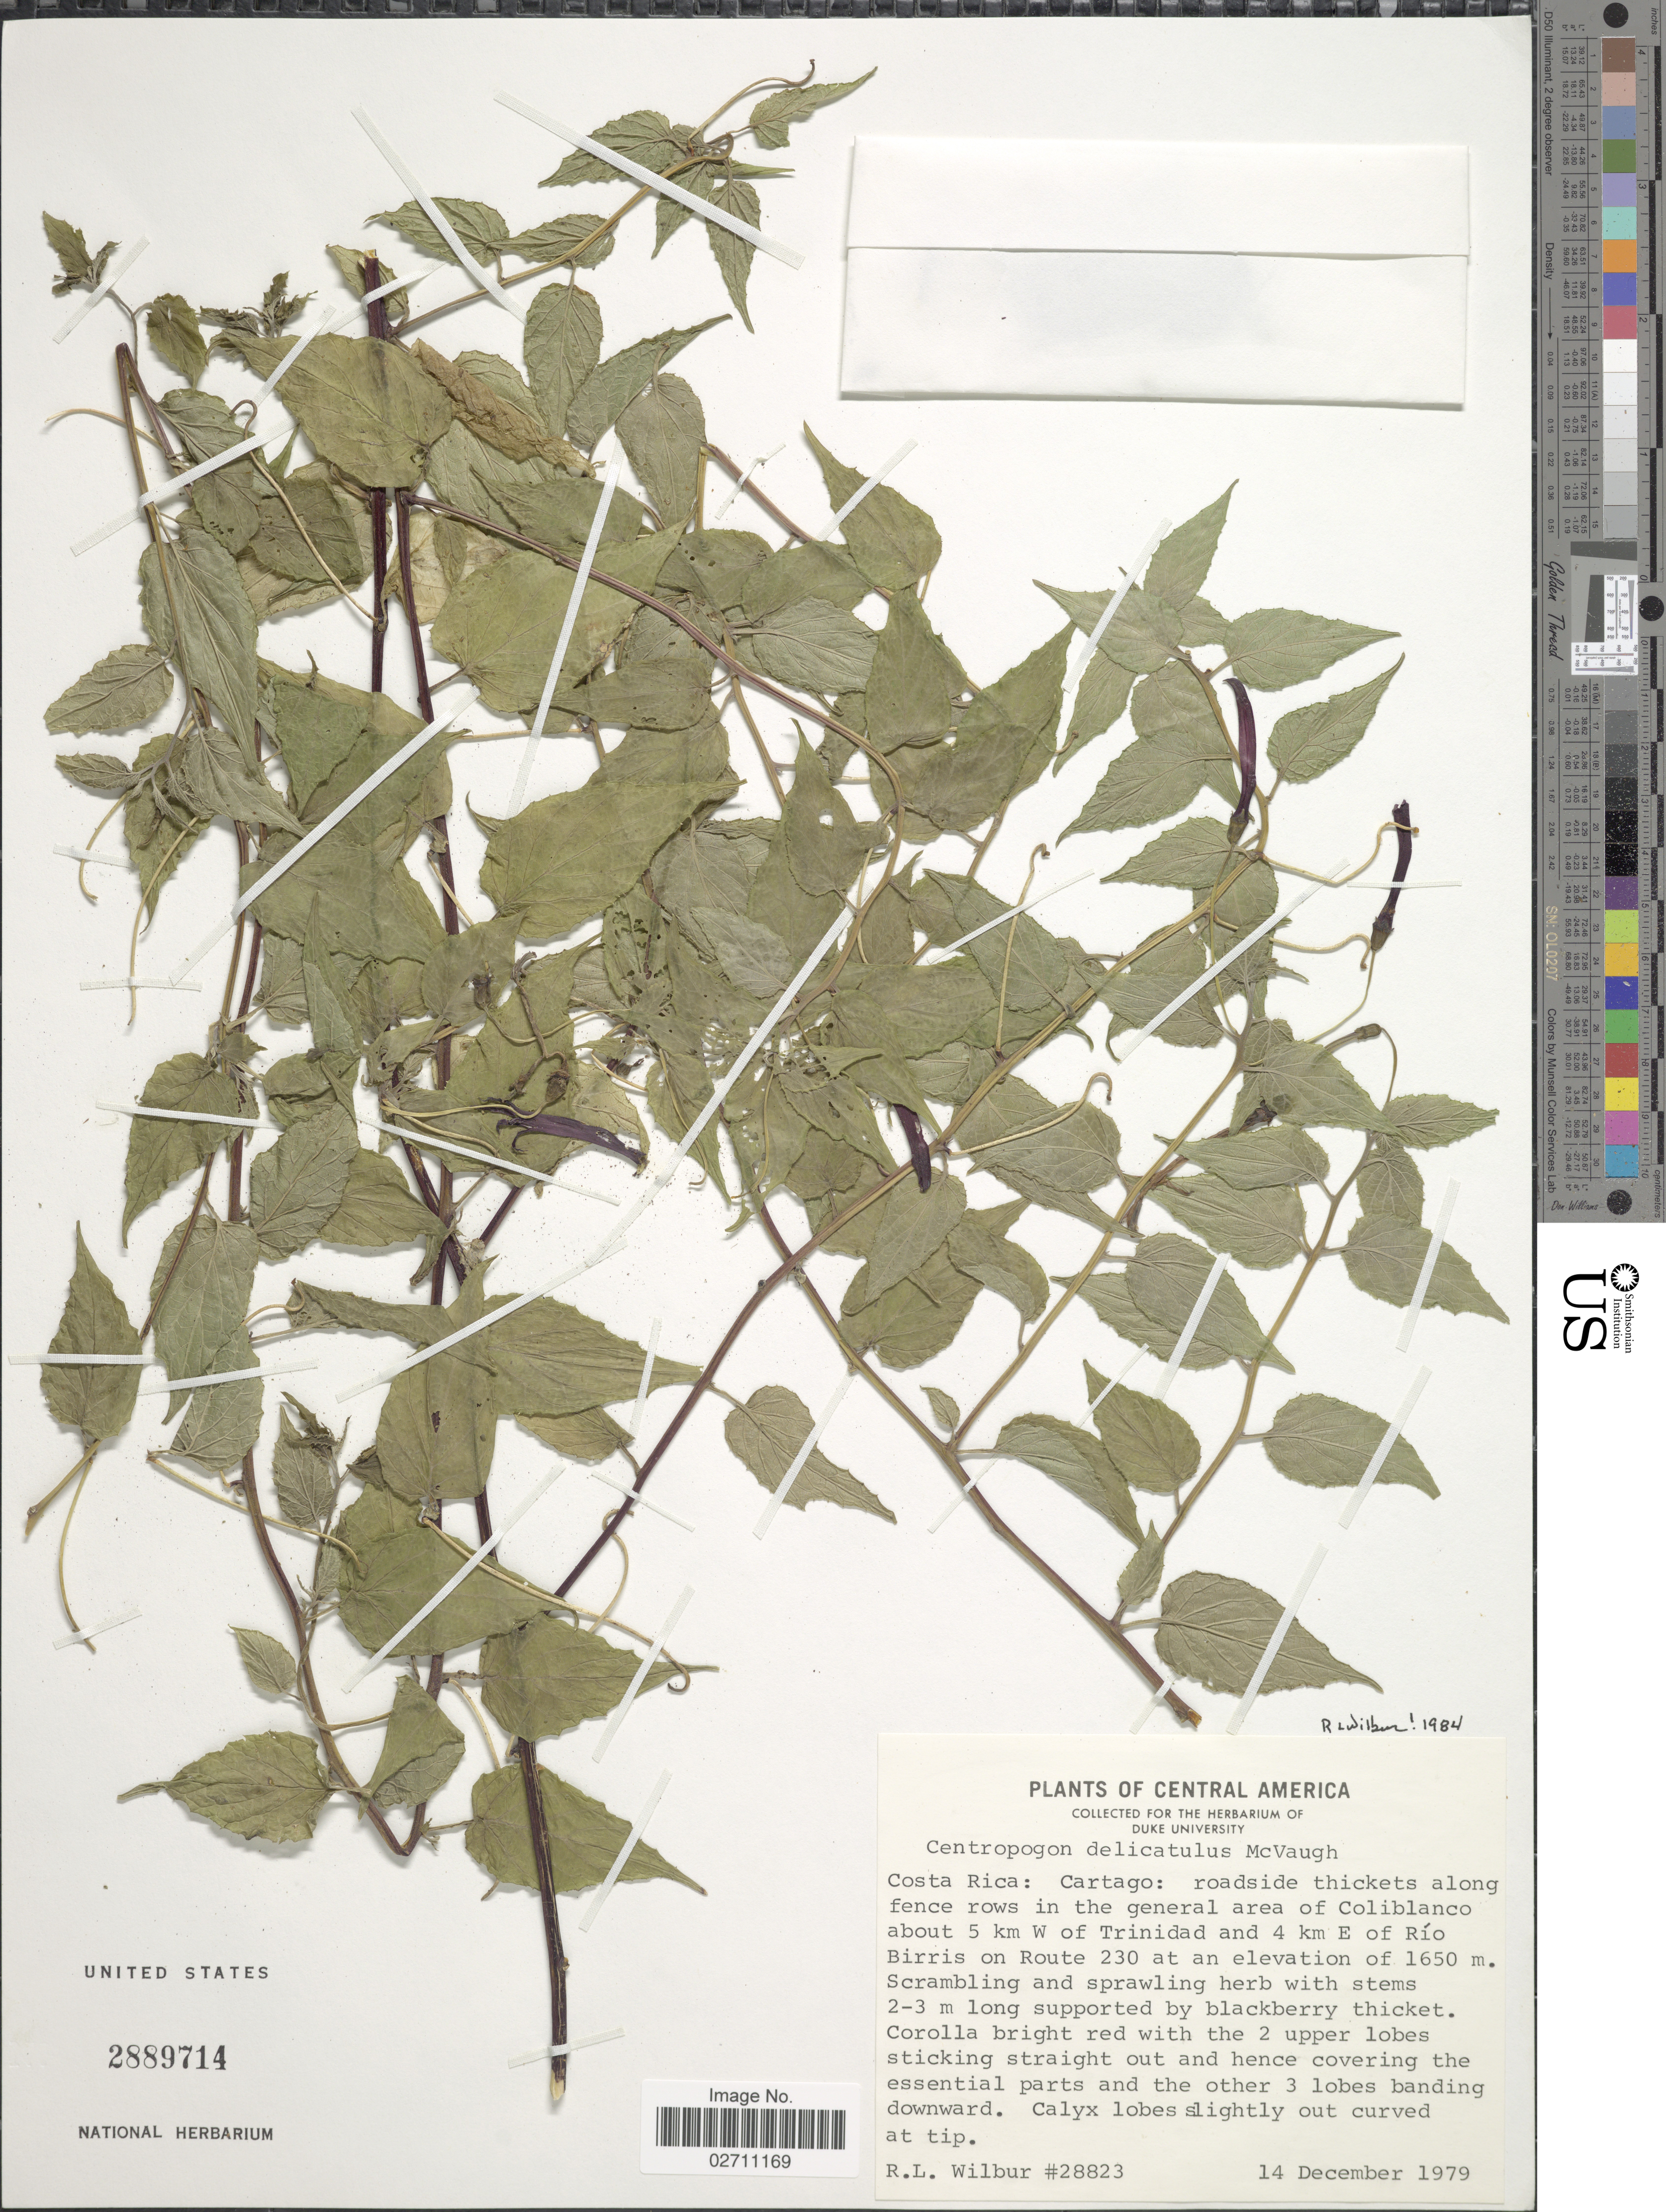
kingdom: Plantae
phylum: Tracheophyta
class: Magnoliopsida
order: Asterales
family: Campanulaceae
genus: Centropogon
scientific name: Centropogon delicatulus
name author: McVaugh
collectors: R. L. Wilbur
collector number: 28823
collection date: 1979-12-14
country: Costa Rica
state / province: Cartago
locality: Roadside thickets along fence rows in the general area of Coliblanco about 5 km W of Trinidad an 4 km E of Rio Birris on Route 230.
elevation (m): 1650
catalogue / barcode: US 2889714